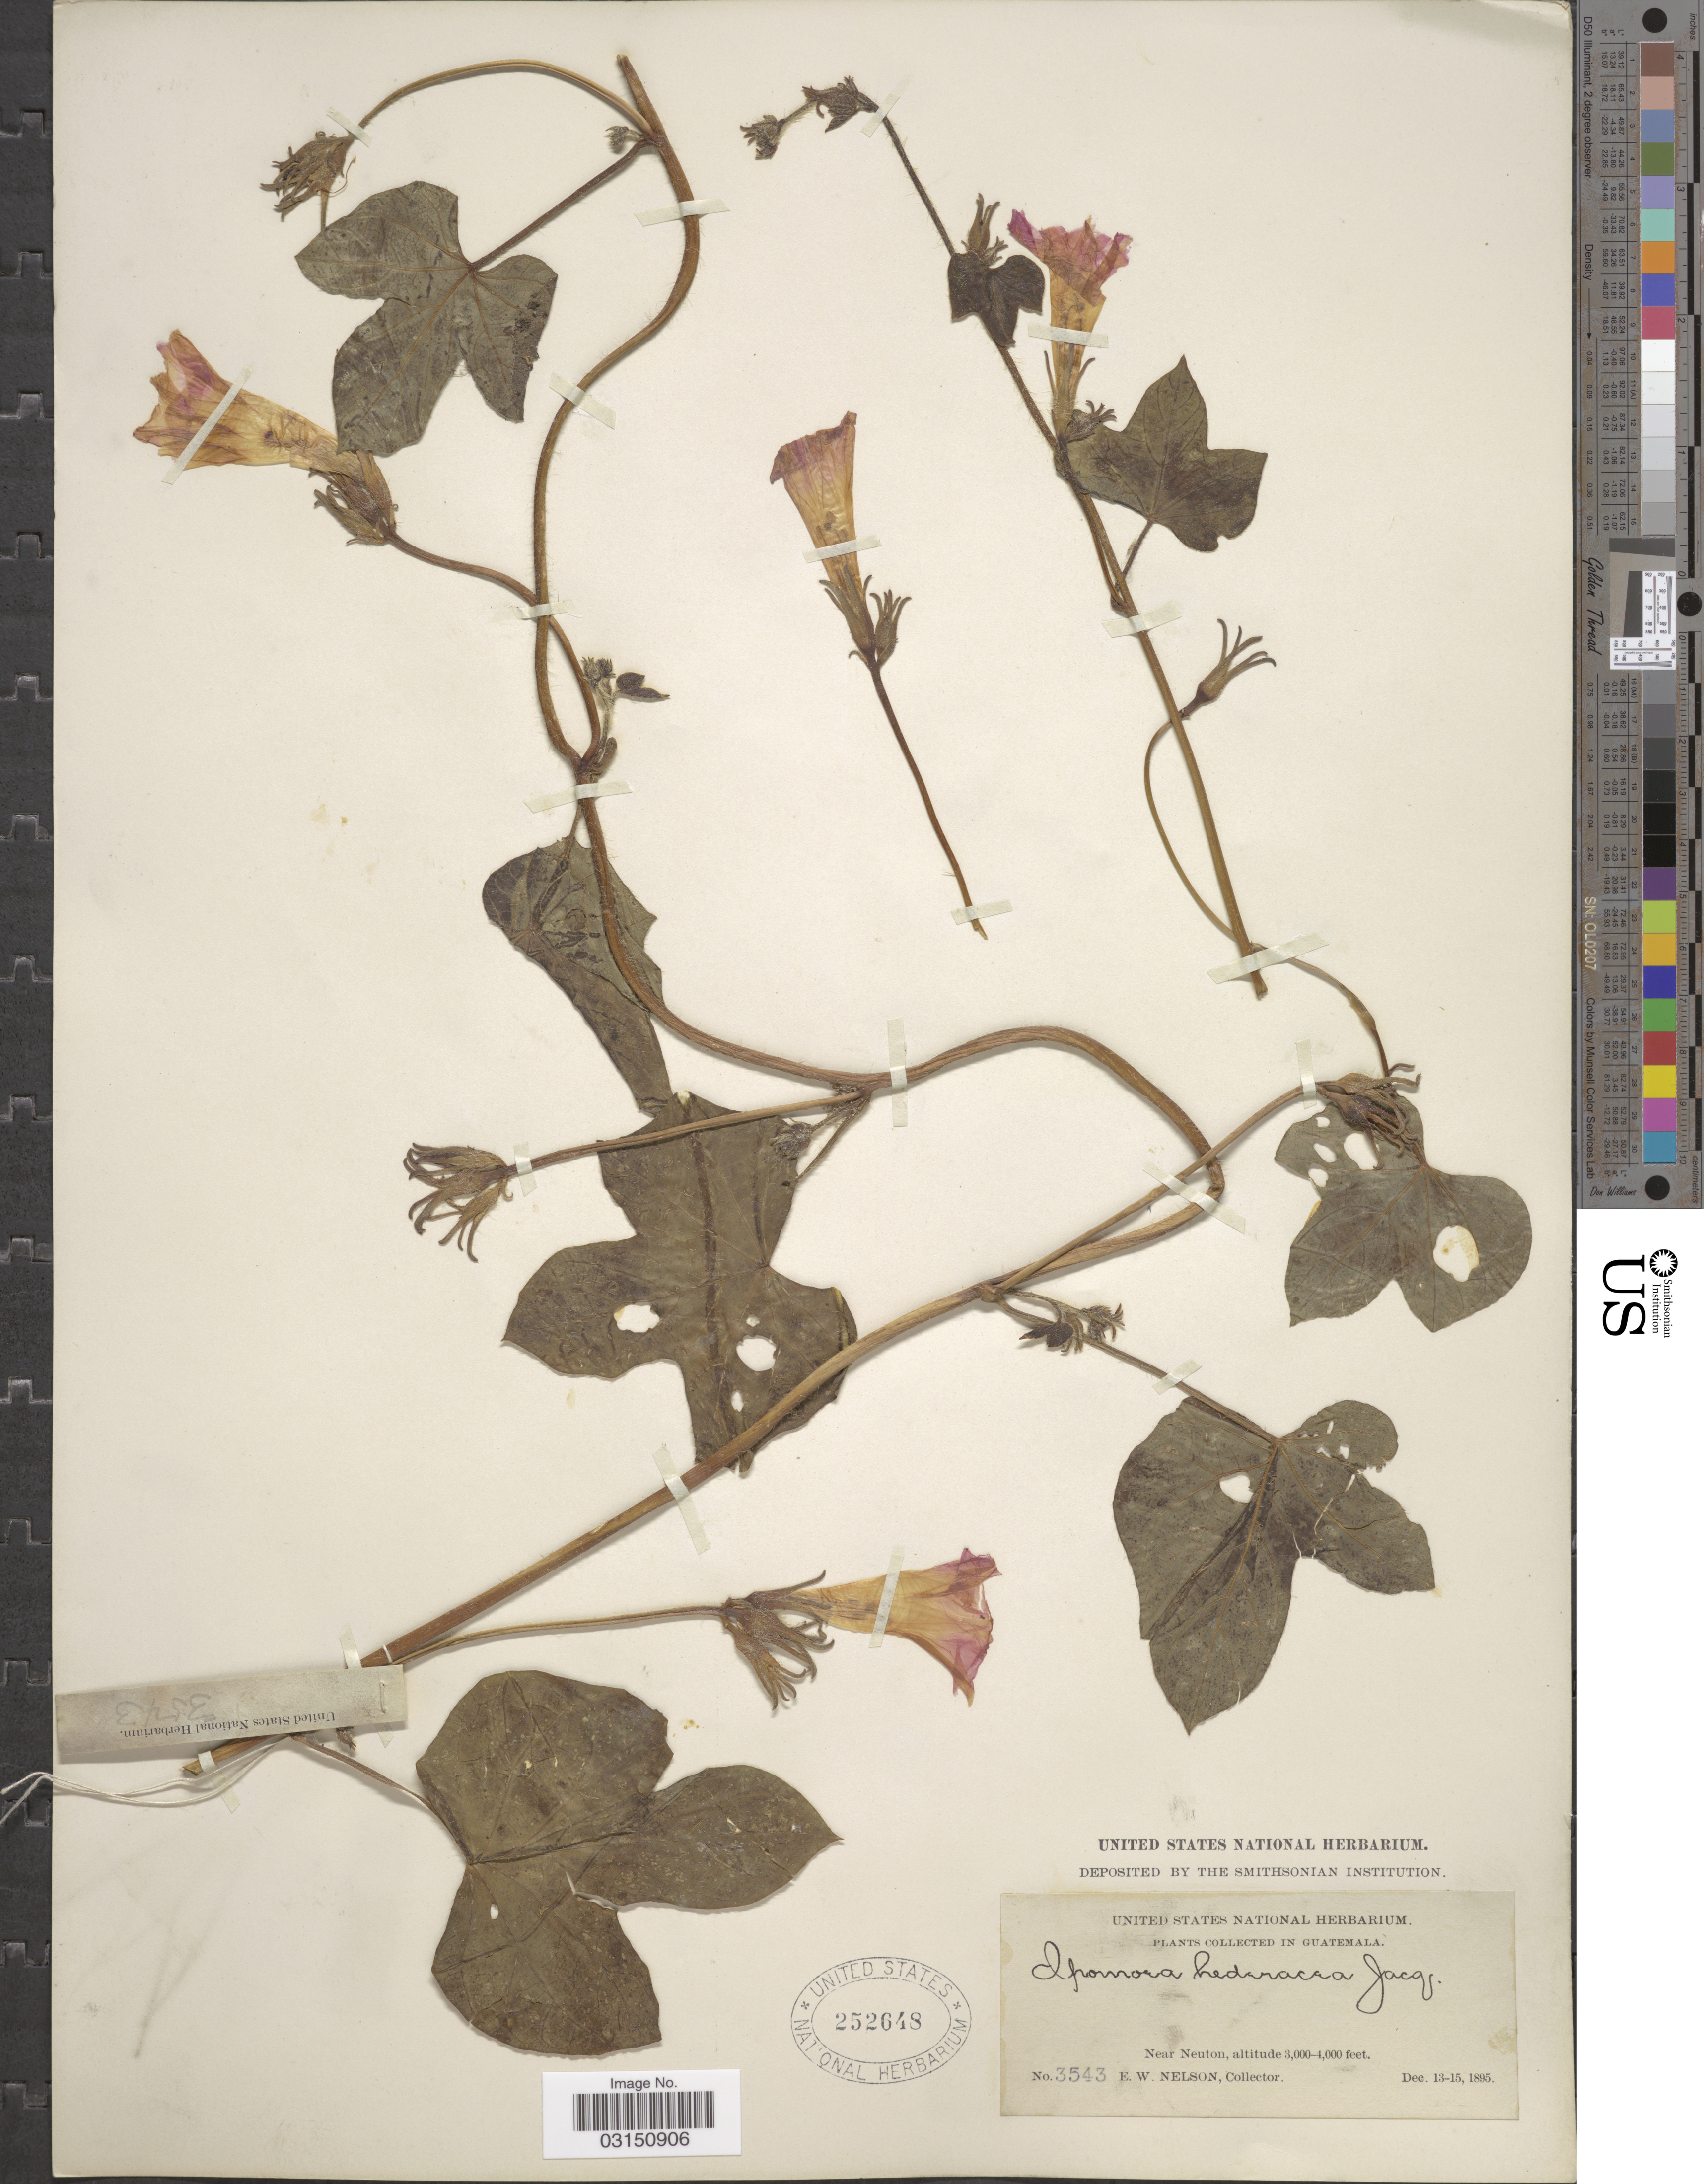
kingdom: Plantae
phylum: Tracheophyta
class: Magnoliopsida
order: Solanales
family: Convolvulaceae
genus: Ipomoea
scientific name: Ipomoea nil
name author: (L.) Roth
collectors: E. W. Nelson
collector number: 3543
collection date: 1895-12-13/1895-12-15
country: Guatemala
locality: Near Neuton.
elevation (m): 914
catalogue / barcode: US 252648